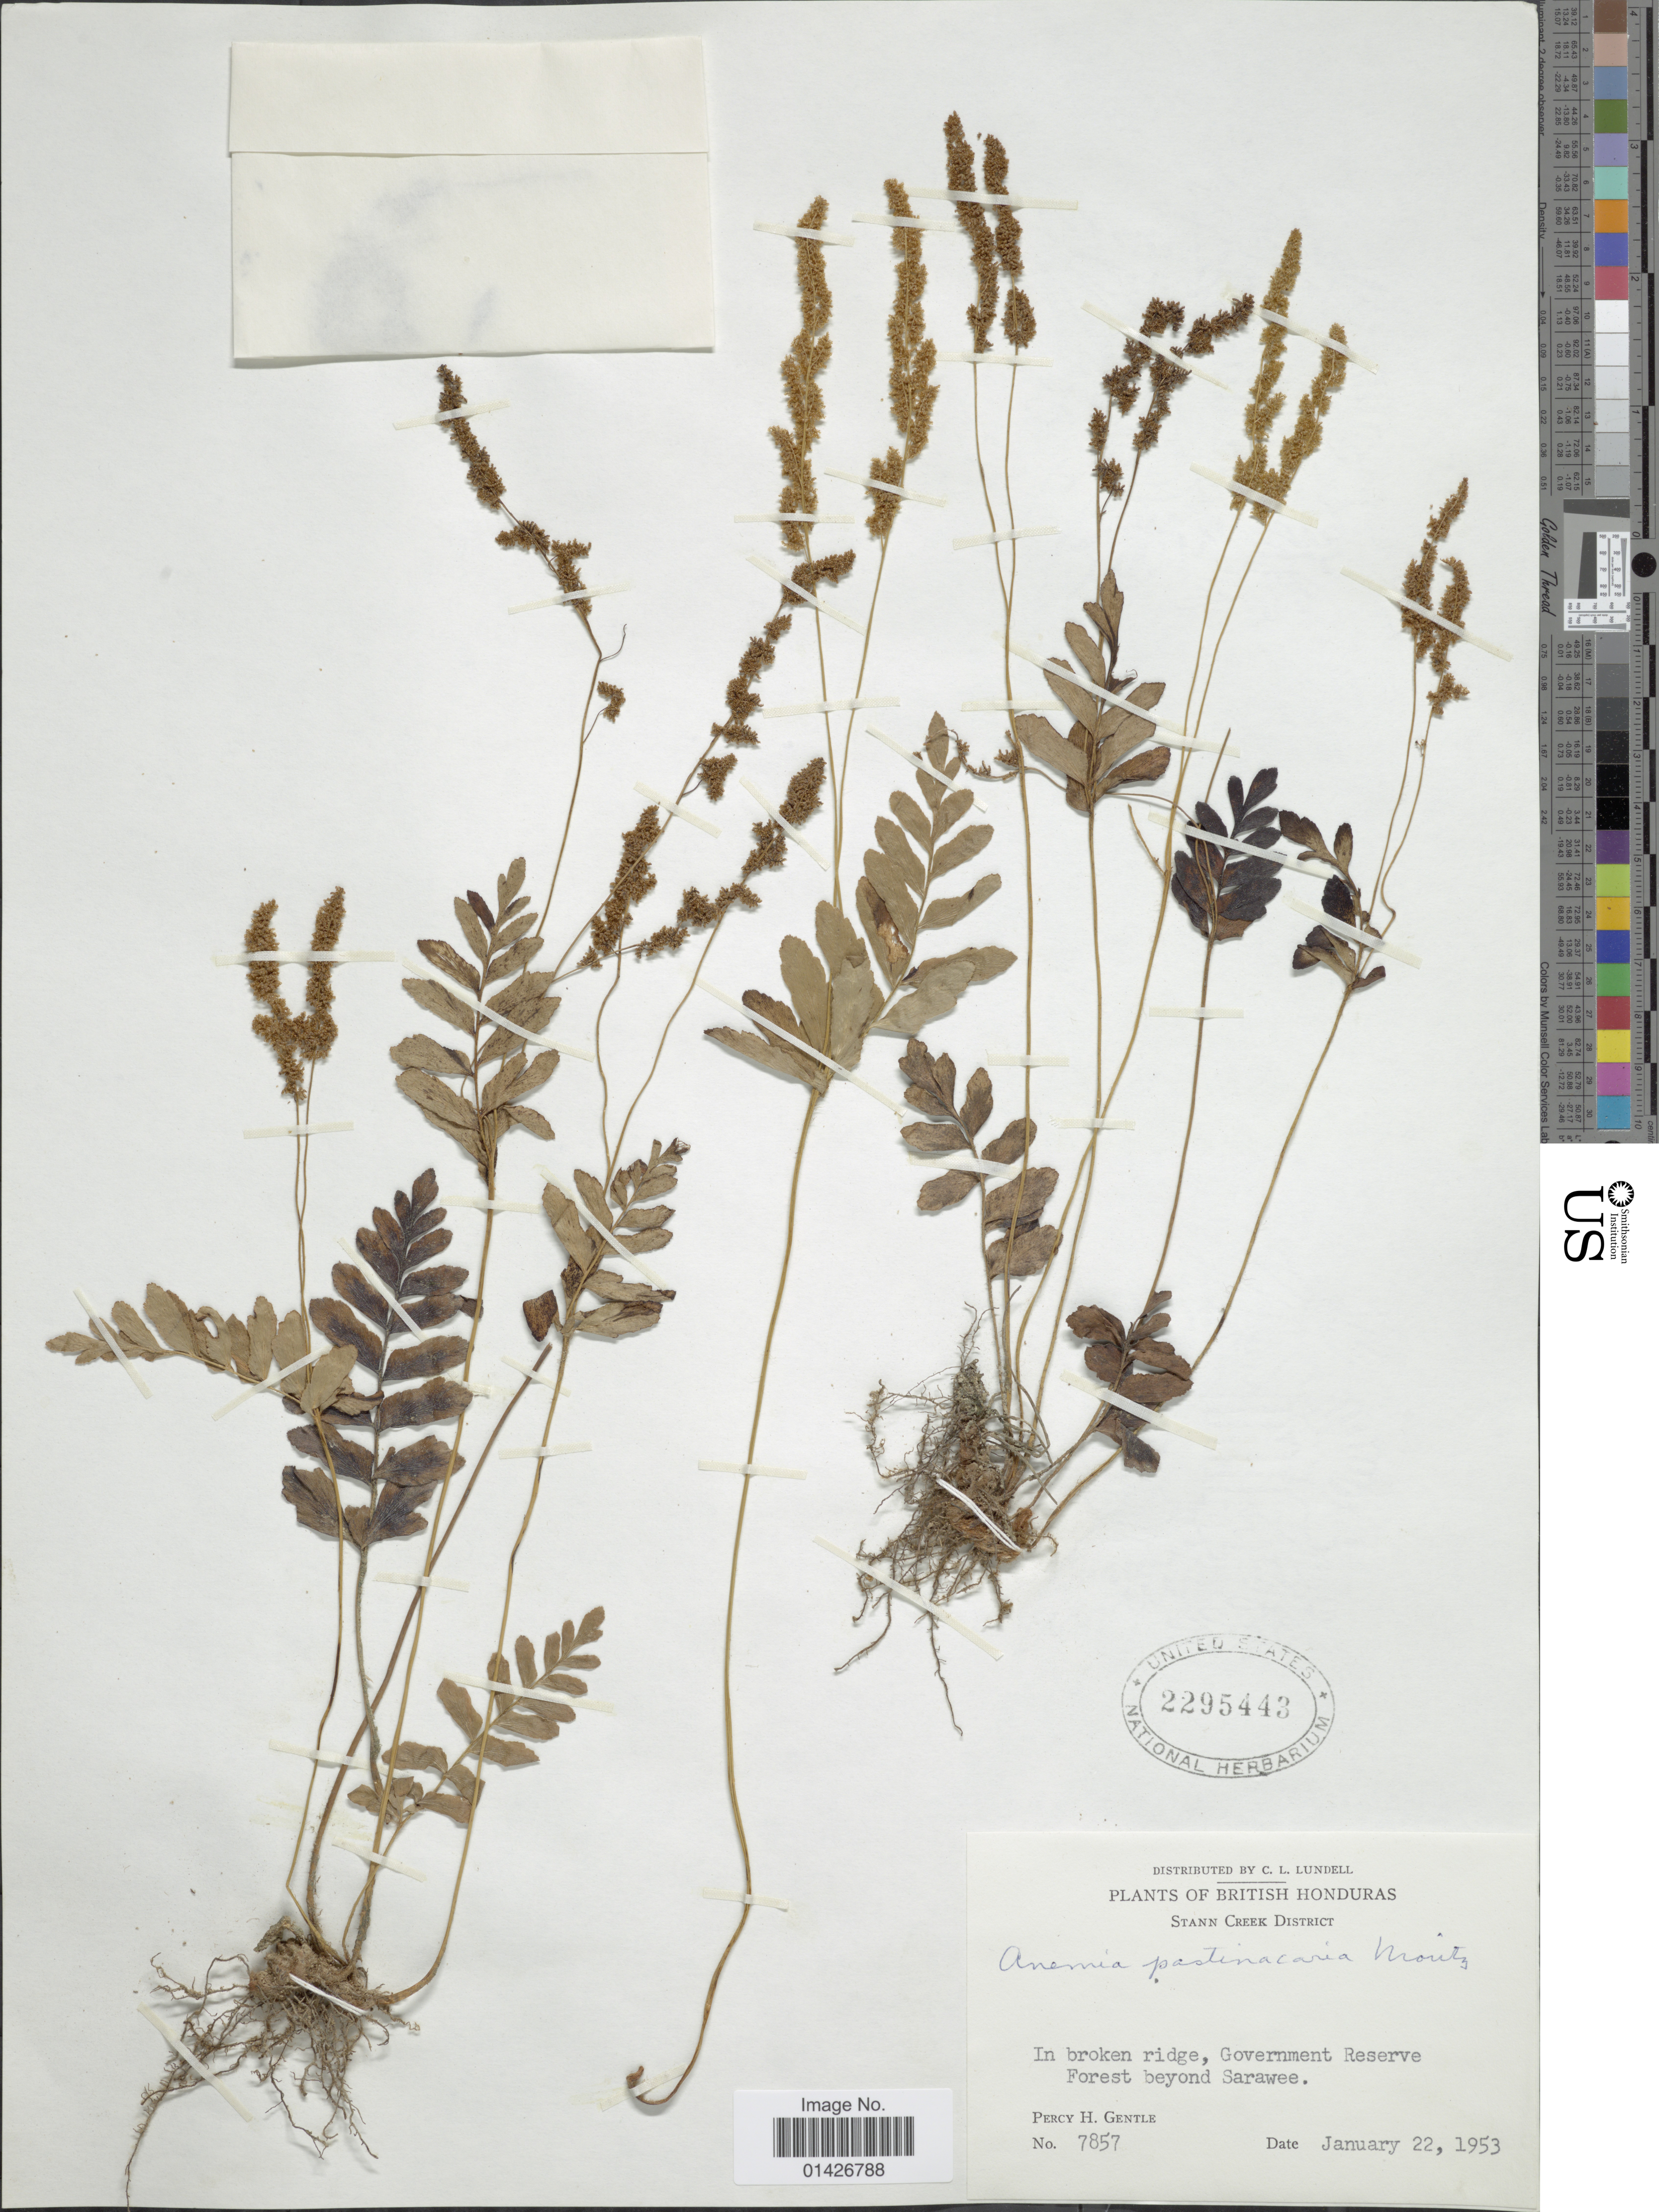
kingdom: Plantae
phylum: Tracheophyta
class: Polypodiopsida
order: Schizaeales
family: Anemiaceae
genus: Anemia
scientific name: Anemia pastinacaria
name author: Moritz ex Prantl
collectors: P. H. Gentle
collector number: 7857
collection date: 1953-01-22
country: Belize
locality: British Honduras, Stann Creek District, In broken ridge, Government Reserve Forest beyond Sarawee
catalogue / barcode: US 2295443